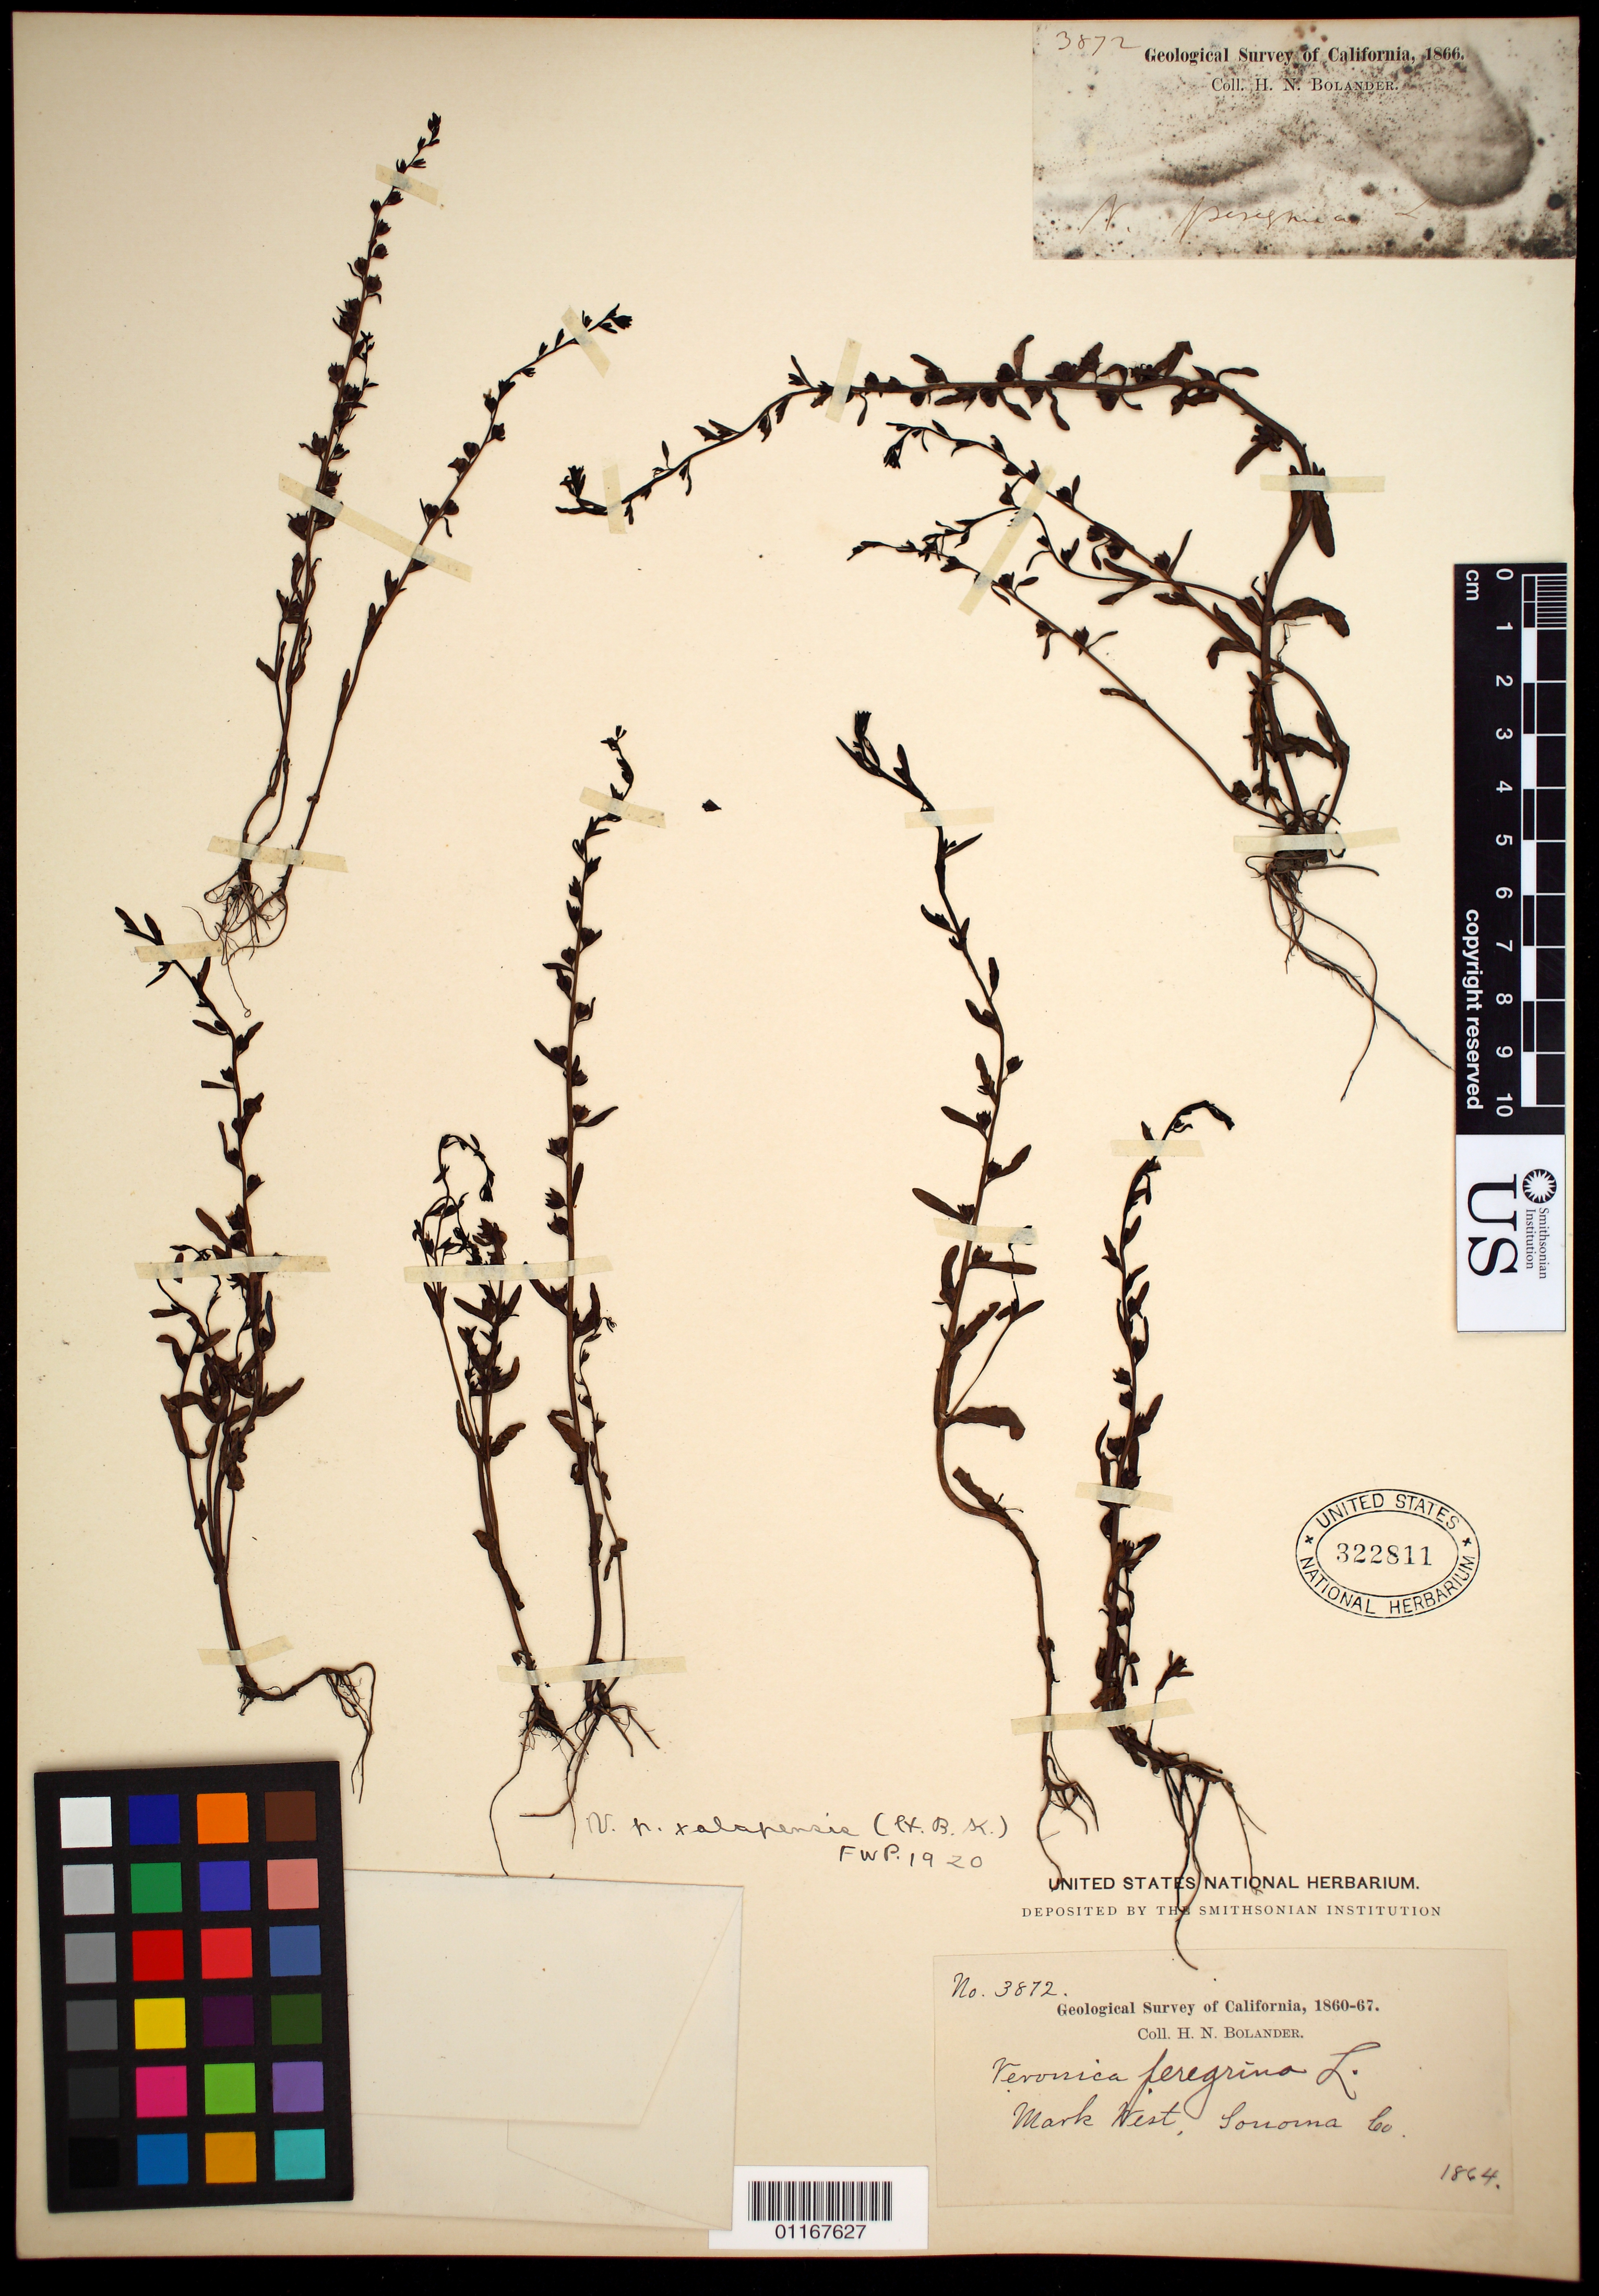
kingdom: Plantae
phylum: Tracheophyta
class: Magnoliopsida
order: Lamiales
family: Plantaginaceae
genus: Veronica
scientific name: Veronica peregrina var. xalapensis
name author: Kunth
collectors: H. Bolander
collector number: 3872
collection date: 1864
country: United States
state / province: California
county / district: Sonoma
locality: Mark West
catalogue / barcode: US 322811